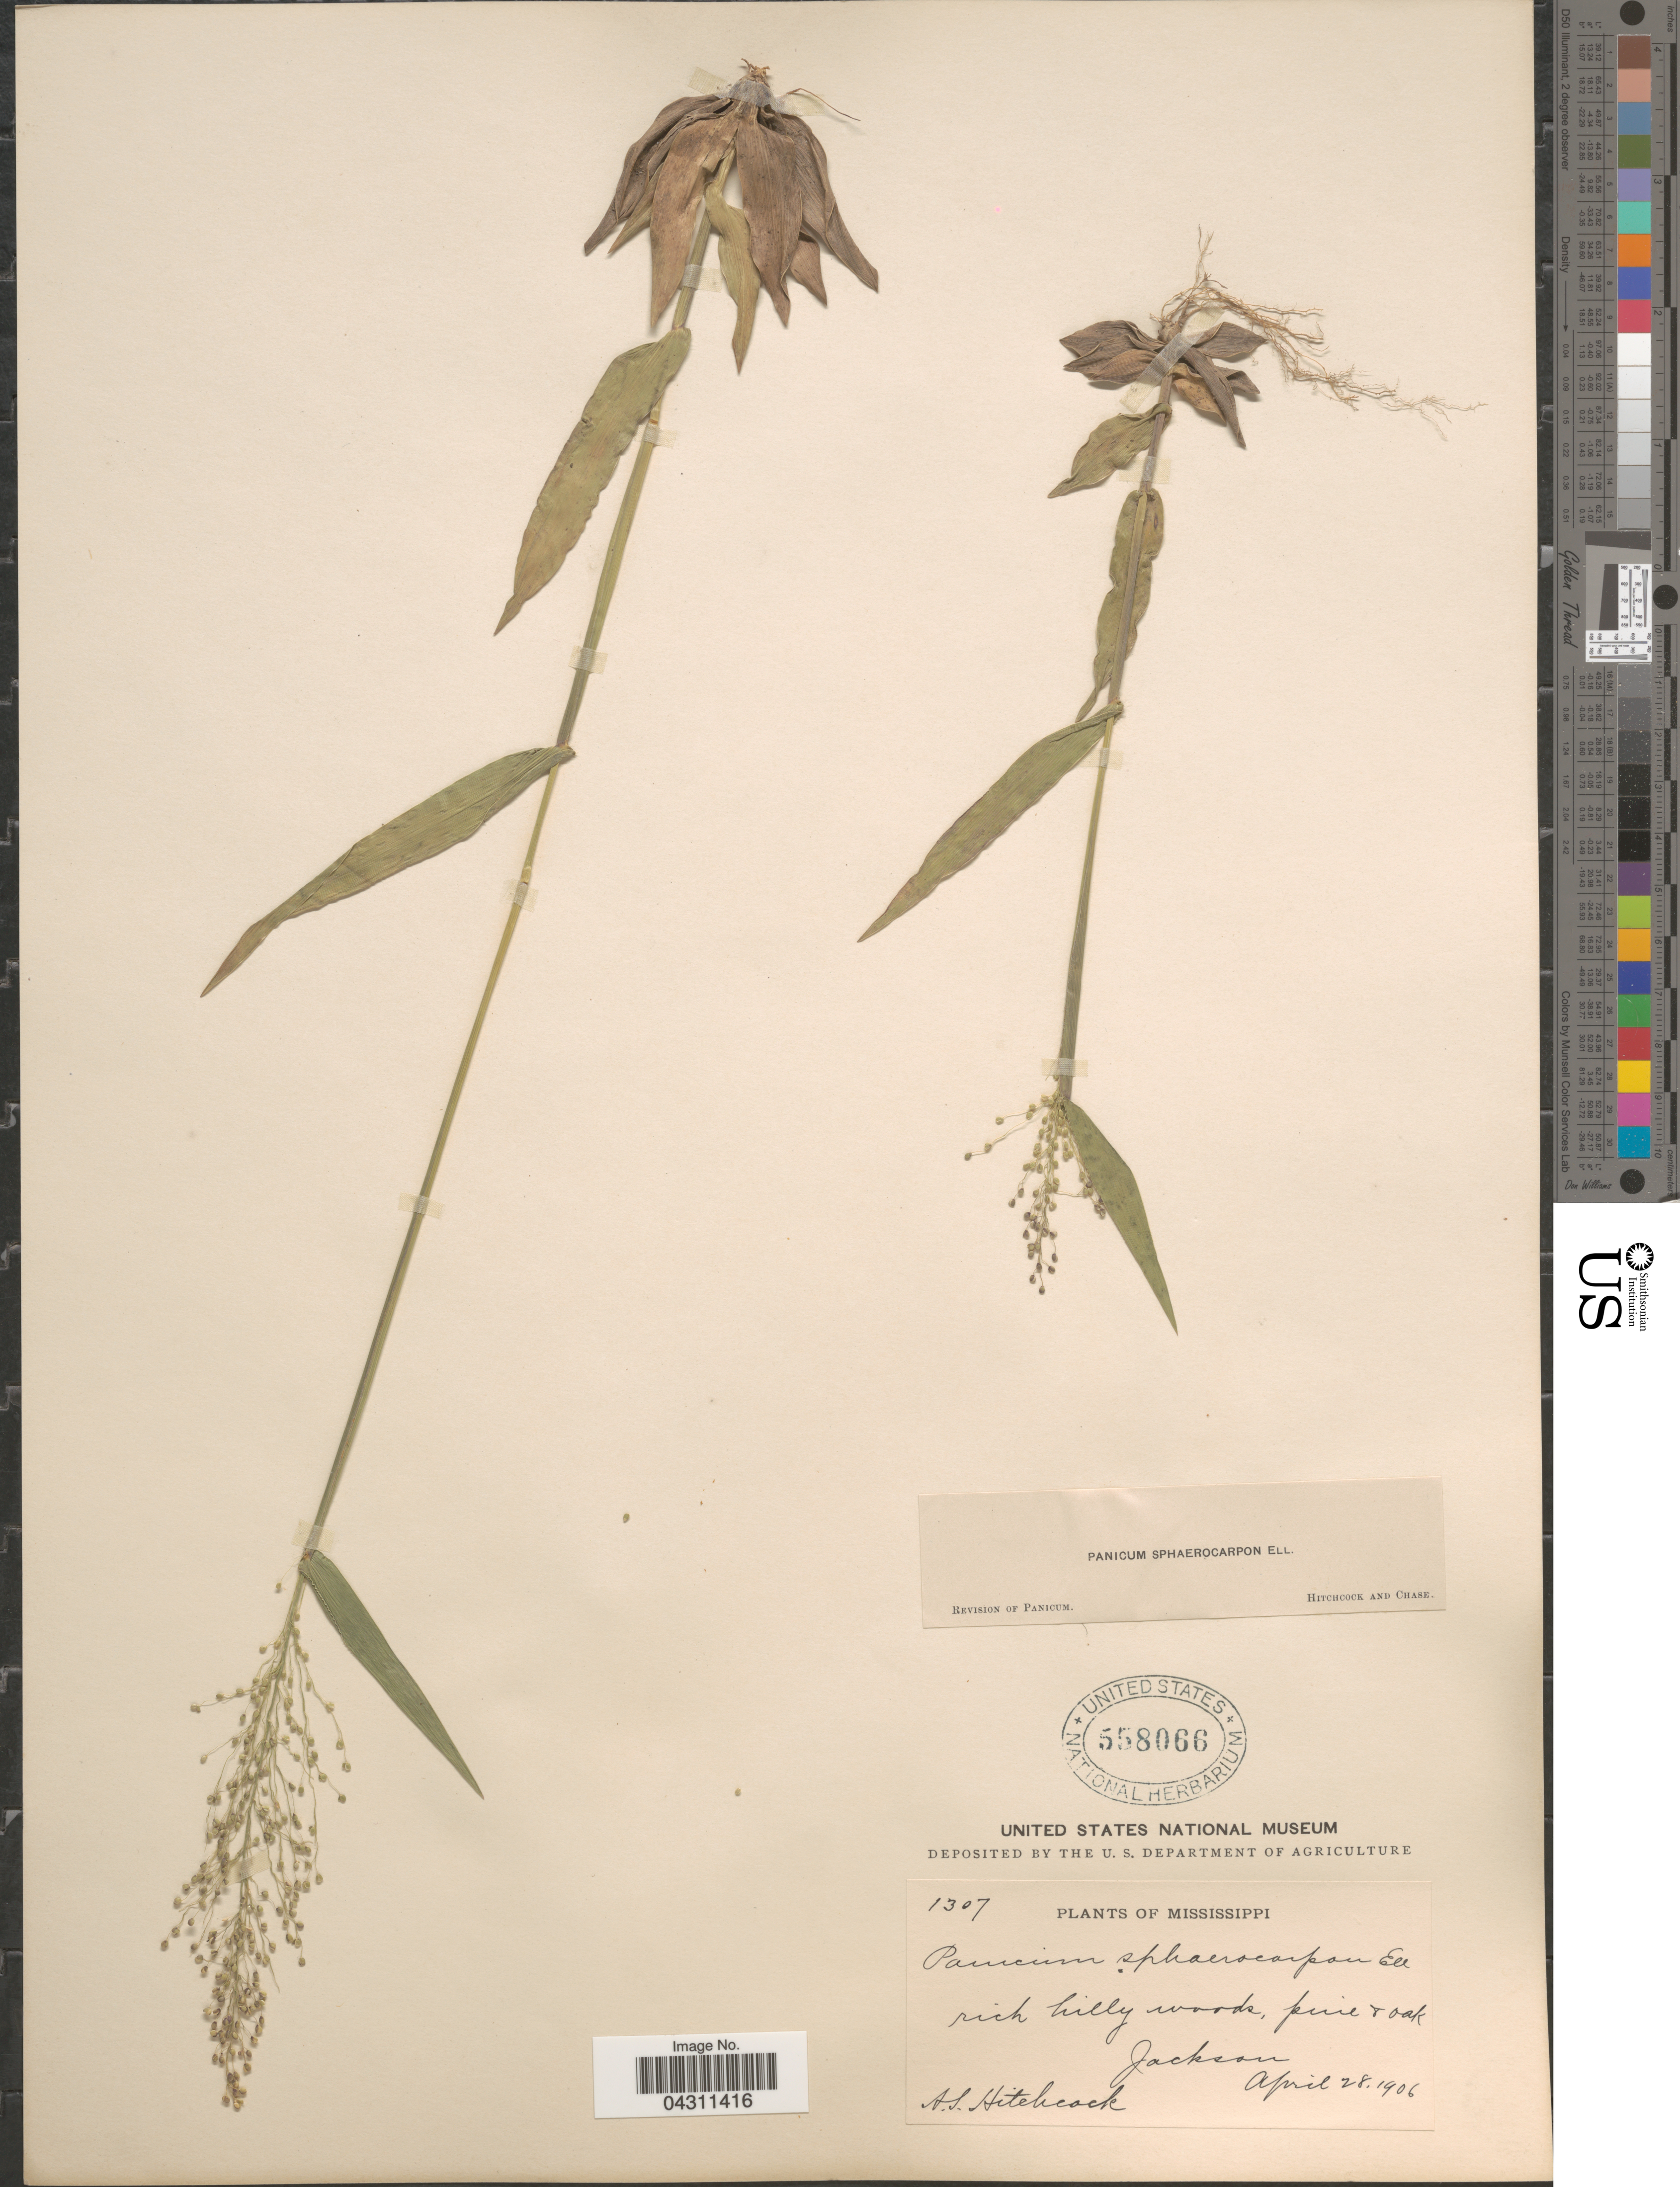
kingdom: Plantae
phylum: Tracheophyta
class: Liliopsida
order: Poales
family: Poaceae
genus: Dichanthelium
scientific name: Dichanthelium sphaerocarpon var. sphaerocarpon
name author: (Elliott) Gould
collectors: A. S. Hitchcock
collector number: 1307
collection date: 1906-04-28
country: United States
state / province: Mississippi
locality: Rich hilly woods, pine & oak. Jackson.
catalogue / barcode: US 558066